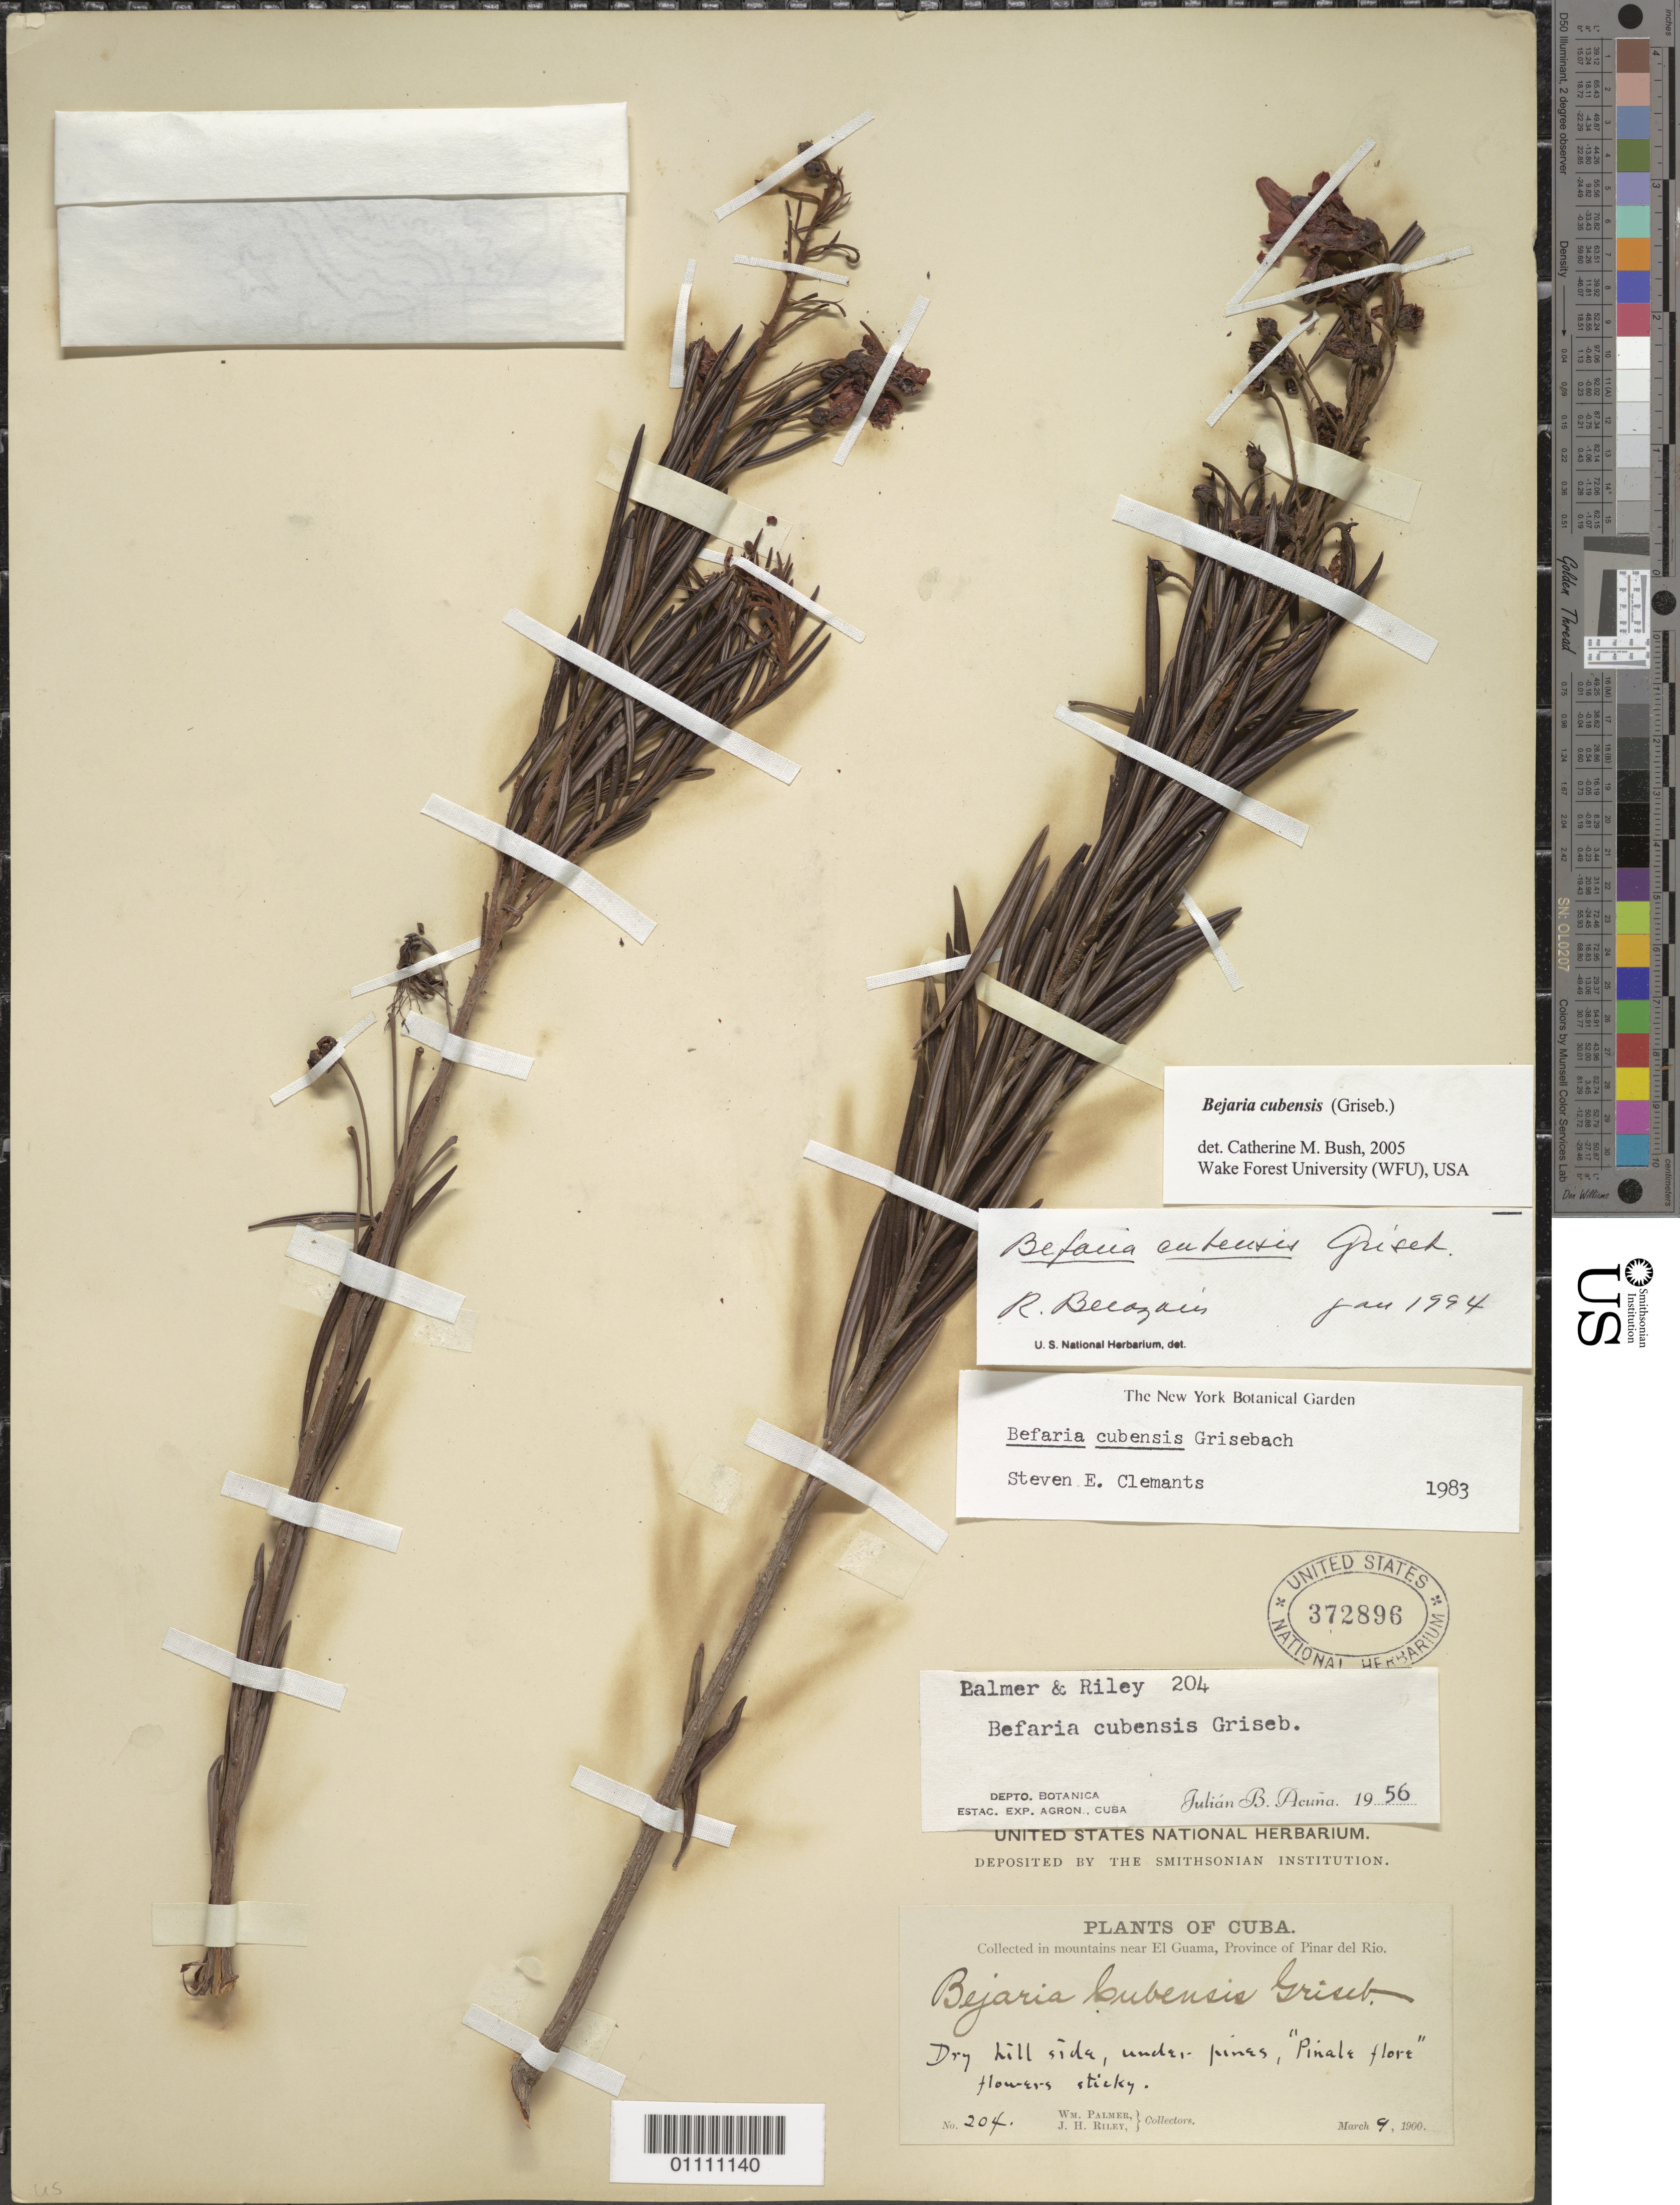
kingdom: Plantae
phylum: Tracheophyta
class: Magnoliopsida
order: Ericales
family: Ericaceae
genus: Bejaria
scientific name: Bejaria cubensis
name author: Griseb.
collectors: W. Palmer & J. H. Riley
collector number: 204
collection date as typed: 09 Mar 1900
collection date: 1900-03-09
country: Cuba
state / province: Pinar del Rio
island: Cuba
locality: Collected in mountain near El Guama Dry hillside, under pines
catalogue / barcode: US 372896